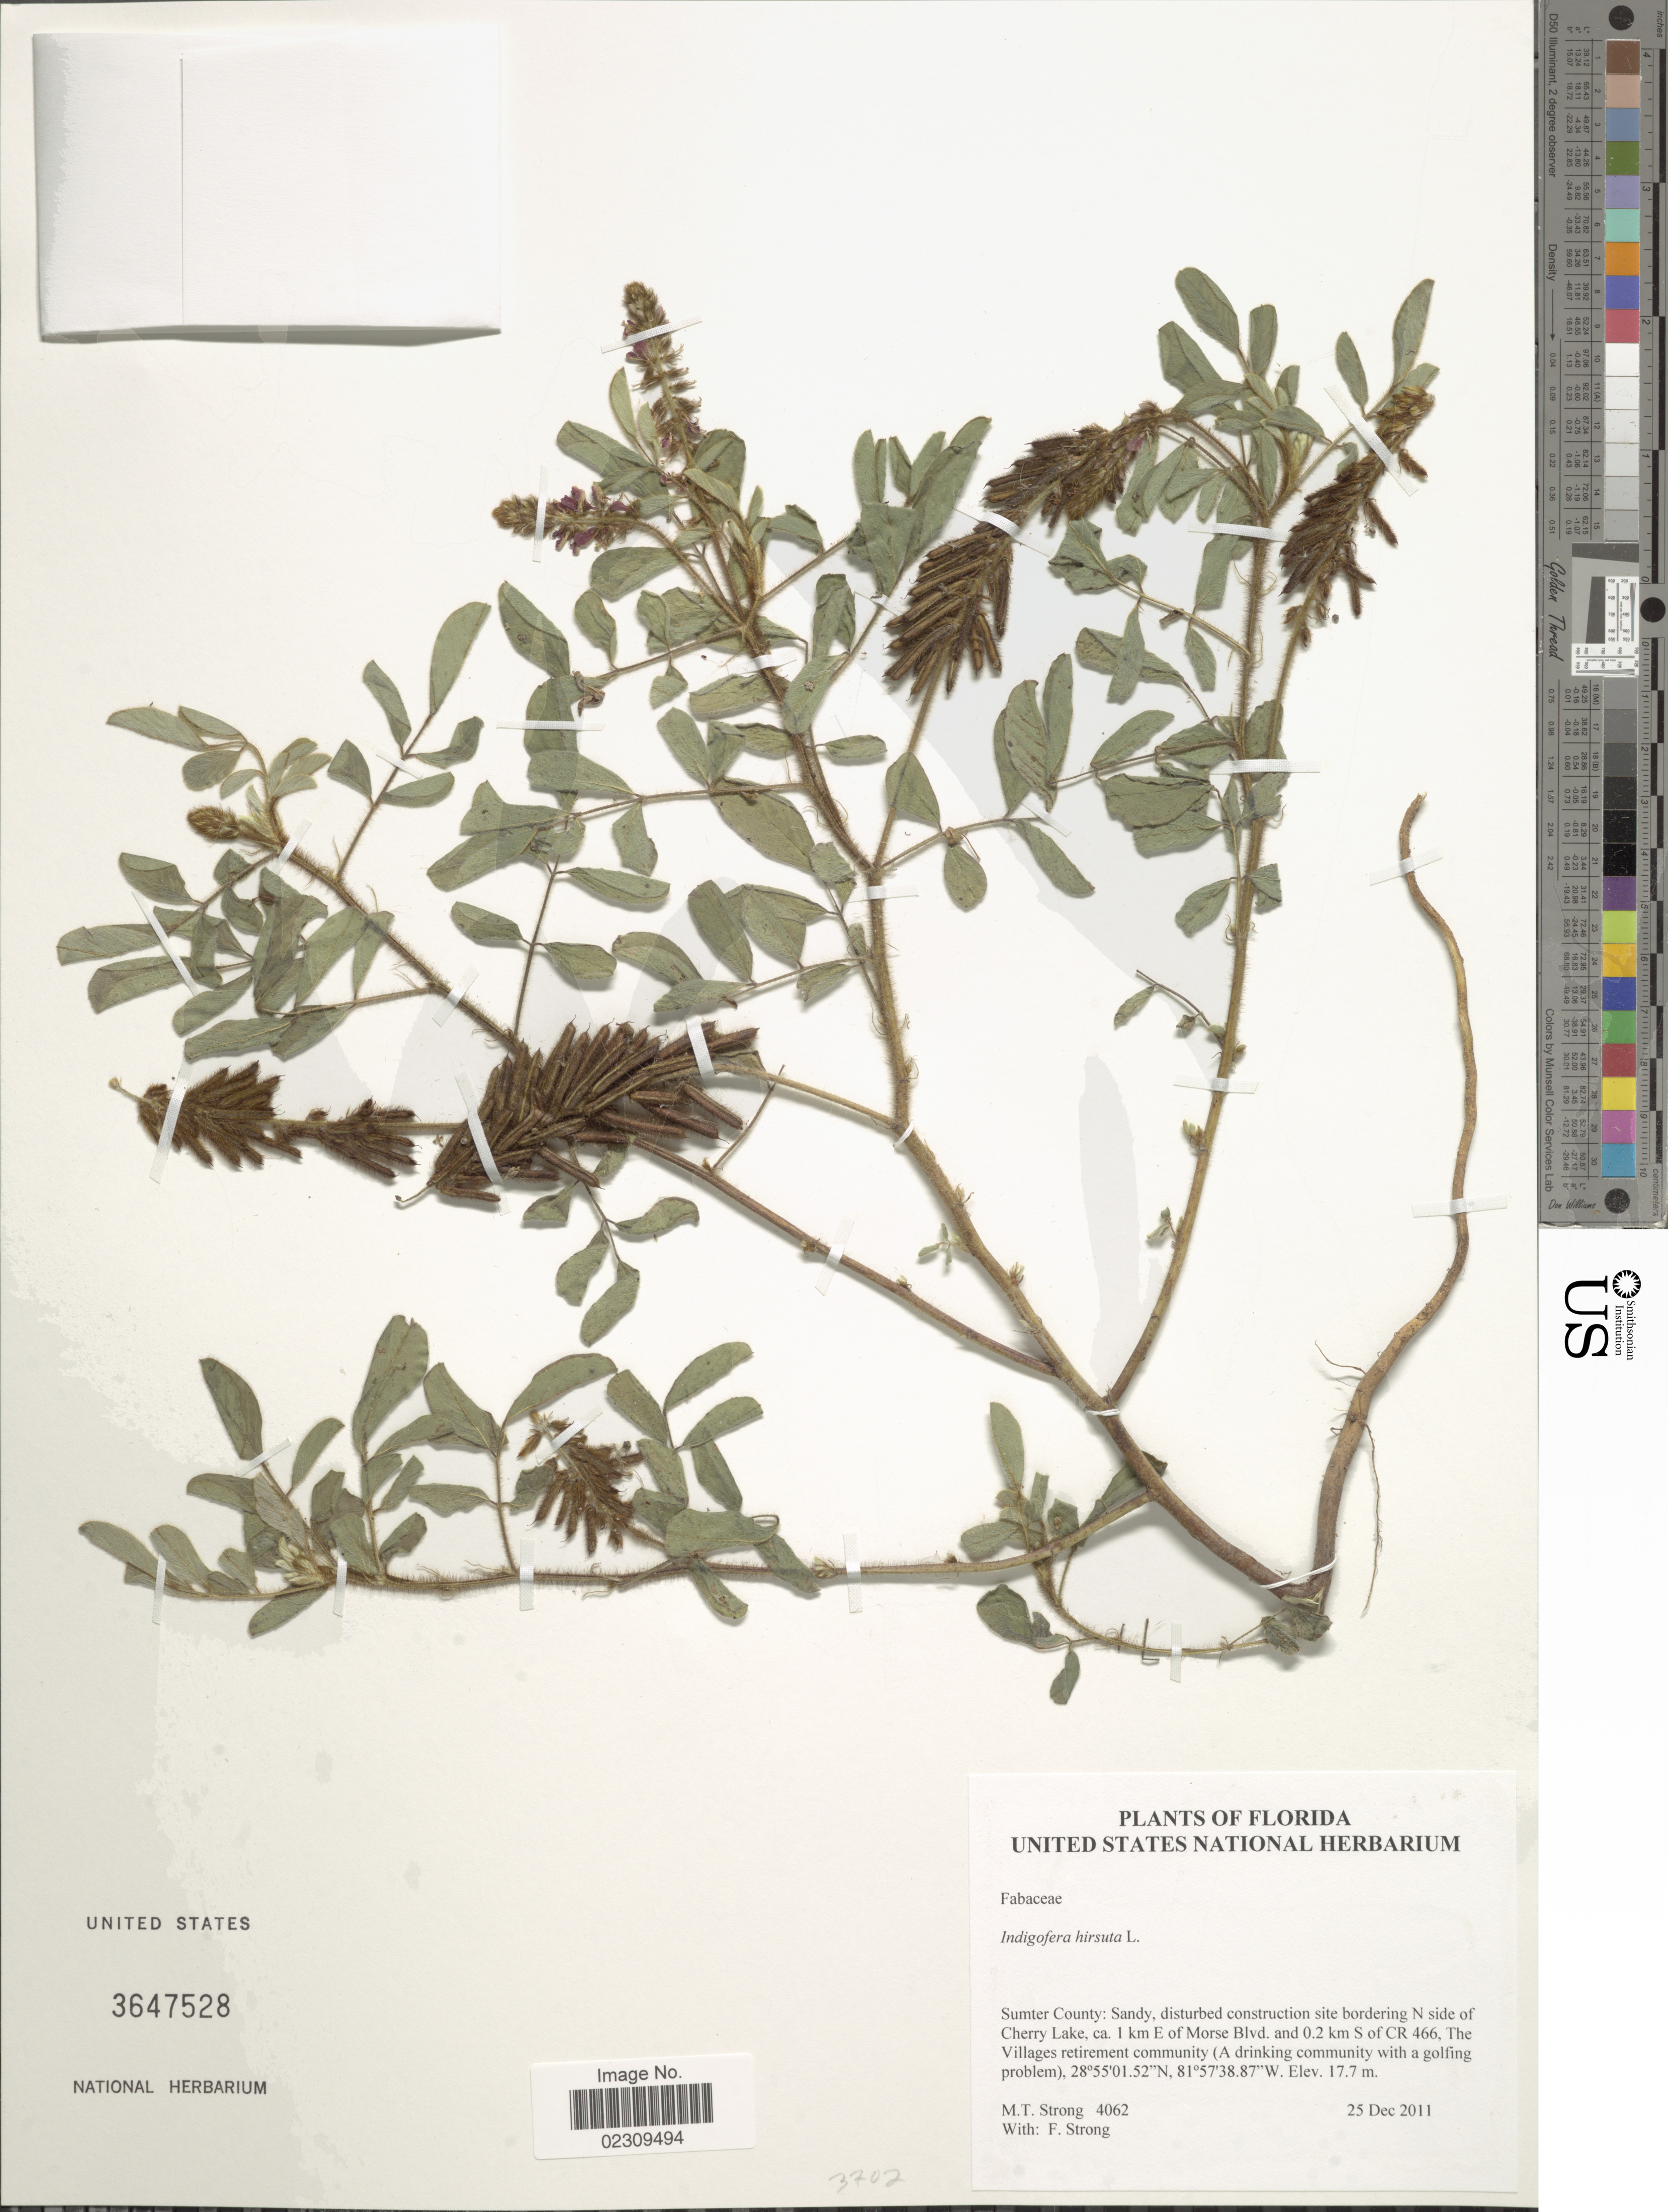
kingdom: Plantae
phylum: Tracheophyta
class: Magnoliopsida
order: Fabales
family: Fabaceae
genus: Indigofera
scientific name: Indigofera hirsuta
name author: L.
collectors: M. T. Strong & F. Strong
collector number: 4062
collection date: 2011-12-25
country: United States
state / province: Florida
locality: Sumter County, N side of Cherry Lake, ca 1 km E of Morse Blvd. and 0.2 km S of CR 466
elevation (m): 177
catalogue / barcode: US 3647528